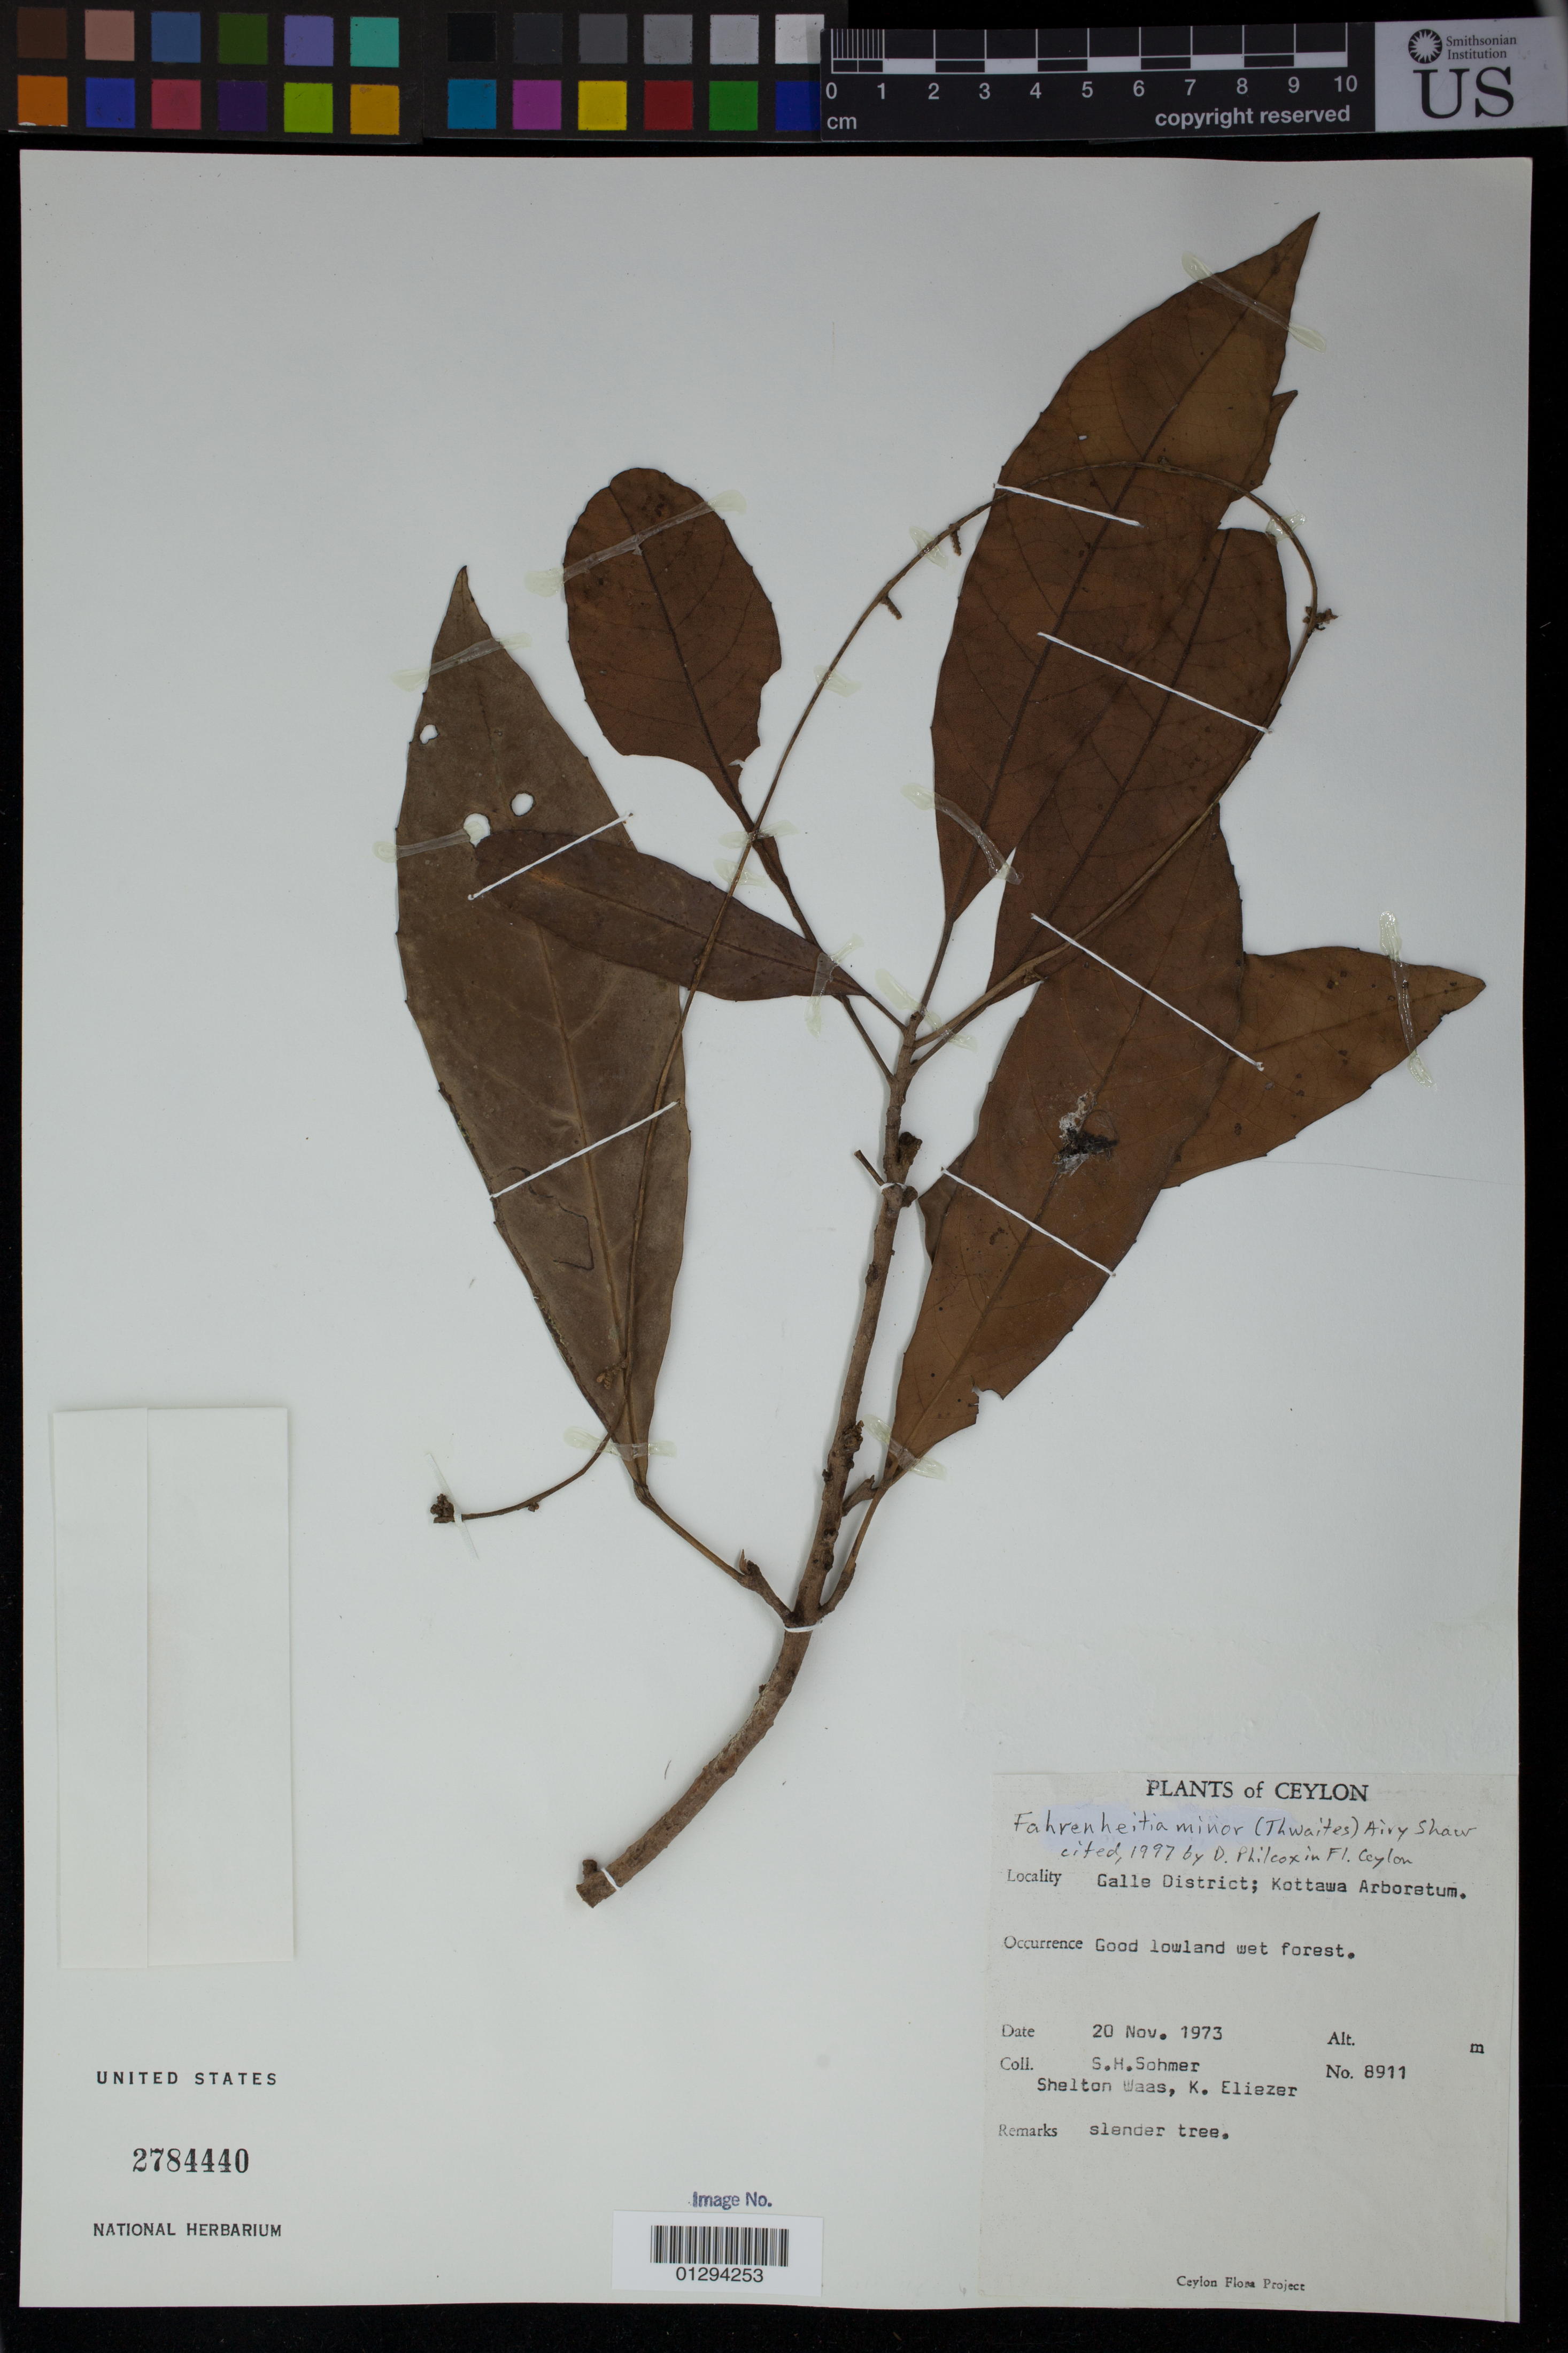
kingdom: Plantae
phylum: Tracheophyta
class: Magnoliopsida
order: Malpighiales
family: Euphorbiaceae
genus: Fahrenheitia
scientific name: Fahrenheitia minor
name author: (Thwaites) Airy Shaw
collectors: S. H. Sohmer, S. Waas & K. Eliezer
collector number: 8911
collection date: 1973-11-20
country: Sri Lanka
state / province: Southern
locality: Gallen District; Kottawa Arboretum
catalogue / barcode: US 2784440